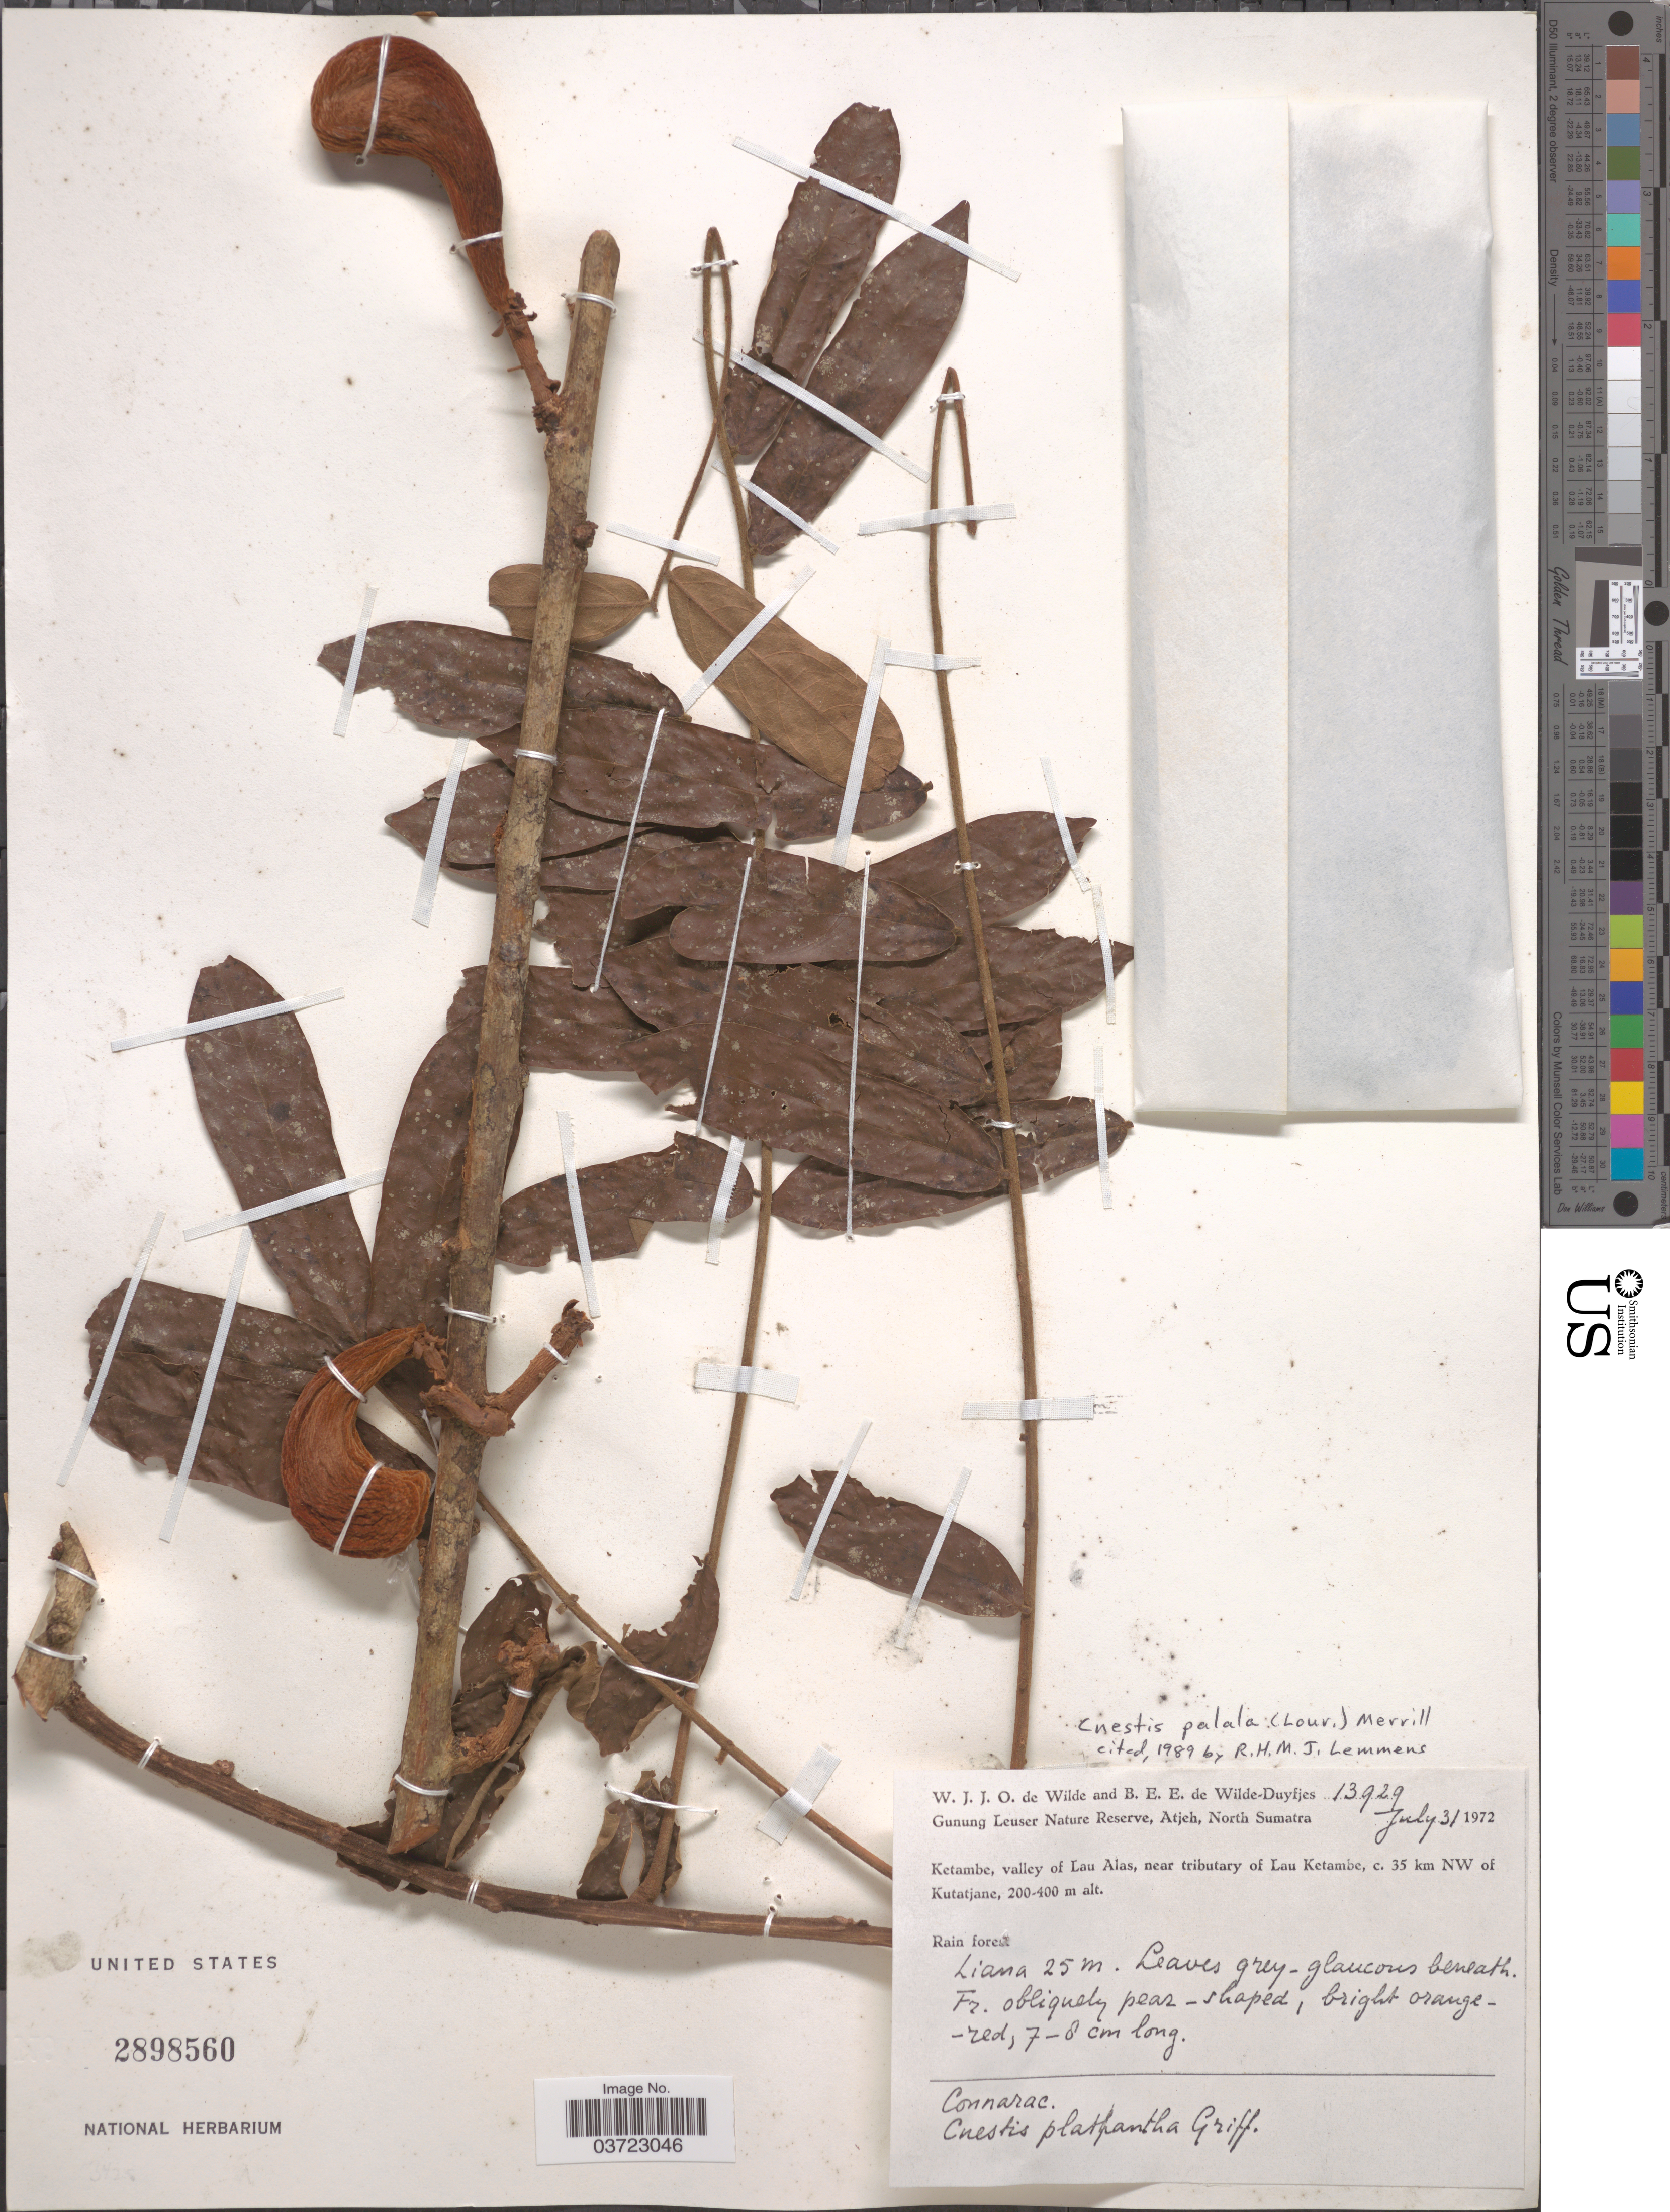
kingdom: Plantae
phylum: Tracheophyta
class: Magnoliopsida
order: Oxalidales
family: Connaraceae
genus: Cnestis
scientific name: Cnestis palala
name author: (Lour.) Merr.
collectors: W. J. de Wilde & B. E. de Wilde-Duyfjes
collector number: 13929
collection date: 1972-07-31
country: Indonesia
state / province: Sumatra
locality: Gunung Leuser Nature Reserve, Atjeh, North Sumatra. Ketambe, valley of Lau Alas, near Tributary of Lau Ketambe, c. 35 km NW of Kututjane.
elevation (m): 200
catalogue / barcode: US 2898560